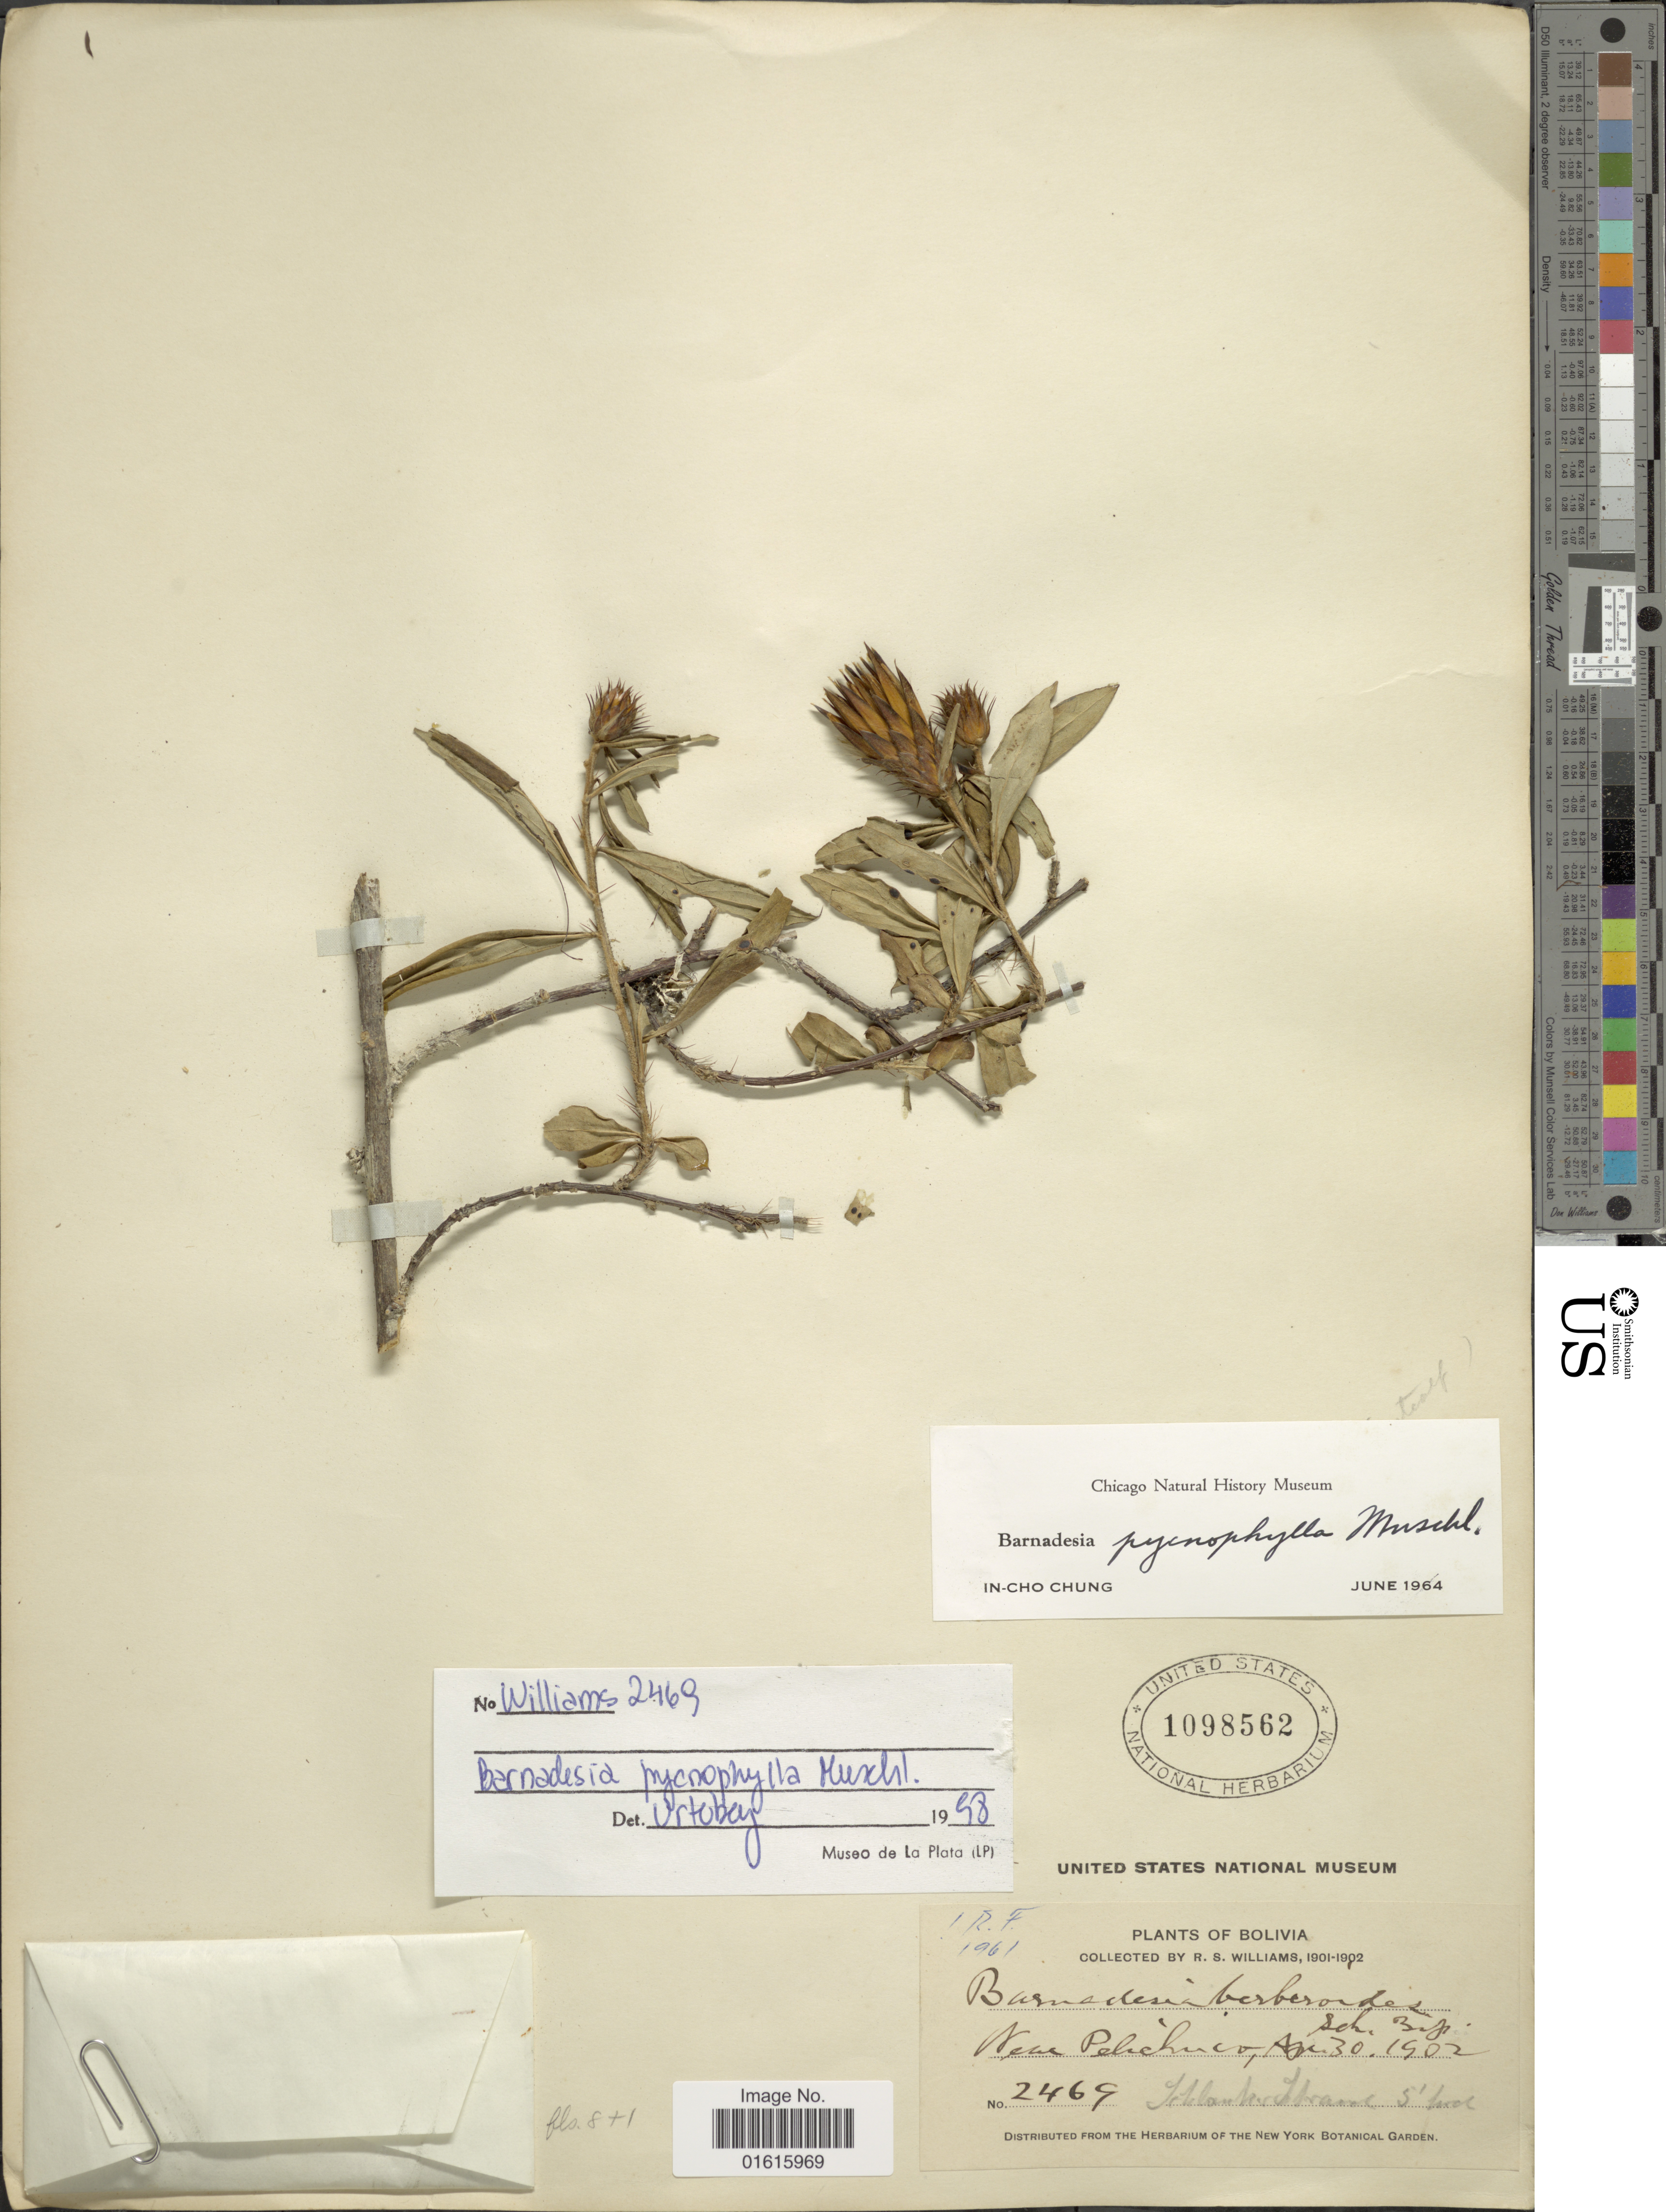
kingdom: Plantae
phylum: Tracheophyta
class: Magnoliopsida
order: Asterales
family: Asteraceae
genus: Barnadesia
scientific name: Barnadesia pycnophylla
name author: Muschl.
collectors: R. S. Williams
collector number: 2469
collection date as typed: Apr. 30, 1902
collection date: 1902-04-30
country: Bolivia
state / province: La Paz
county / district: Franz Tamayo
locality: Near Pelechuco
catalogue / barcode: US 1098562